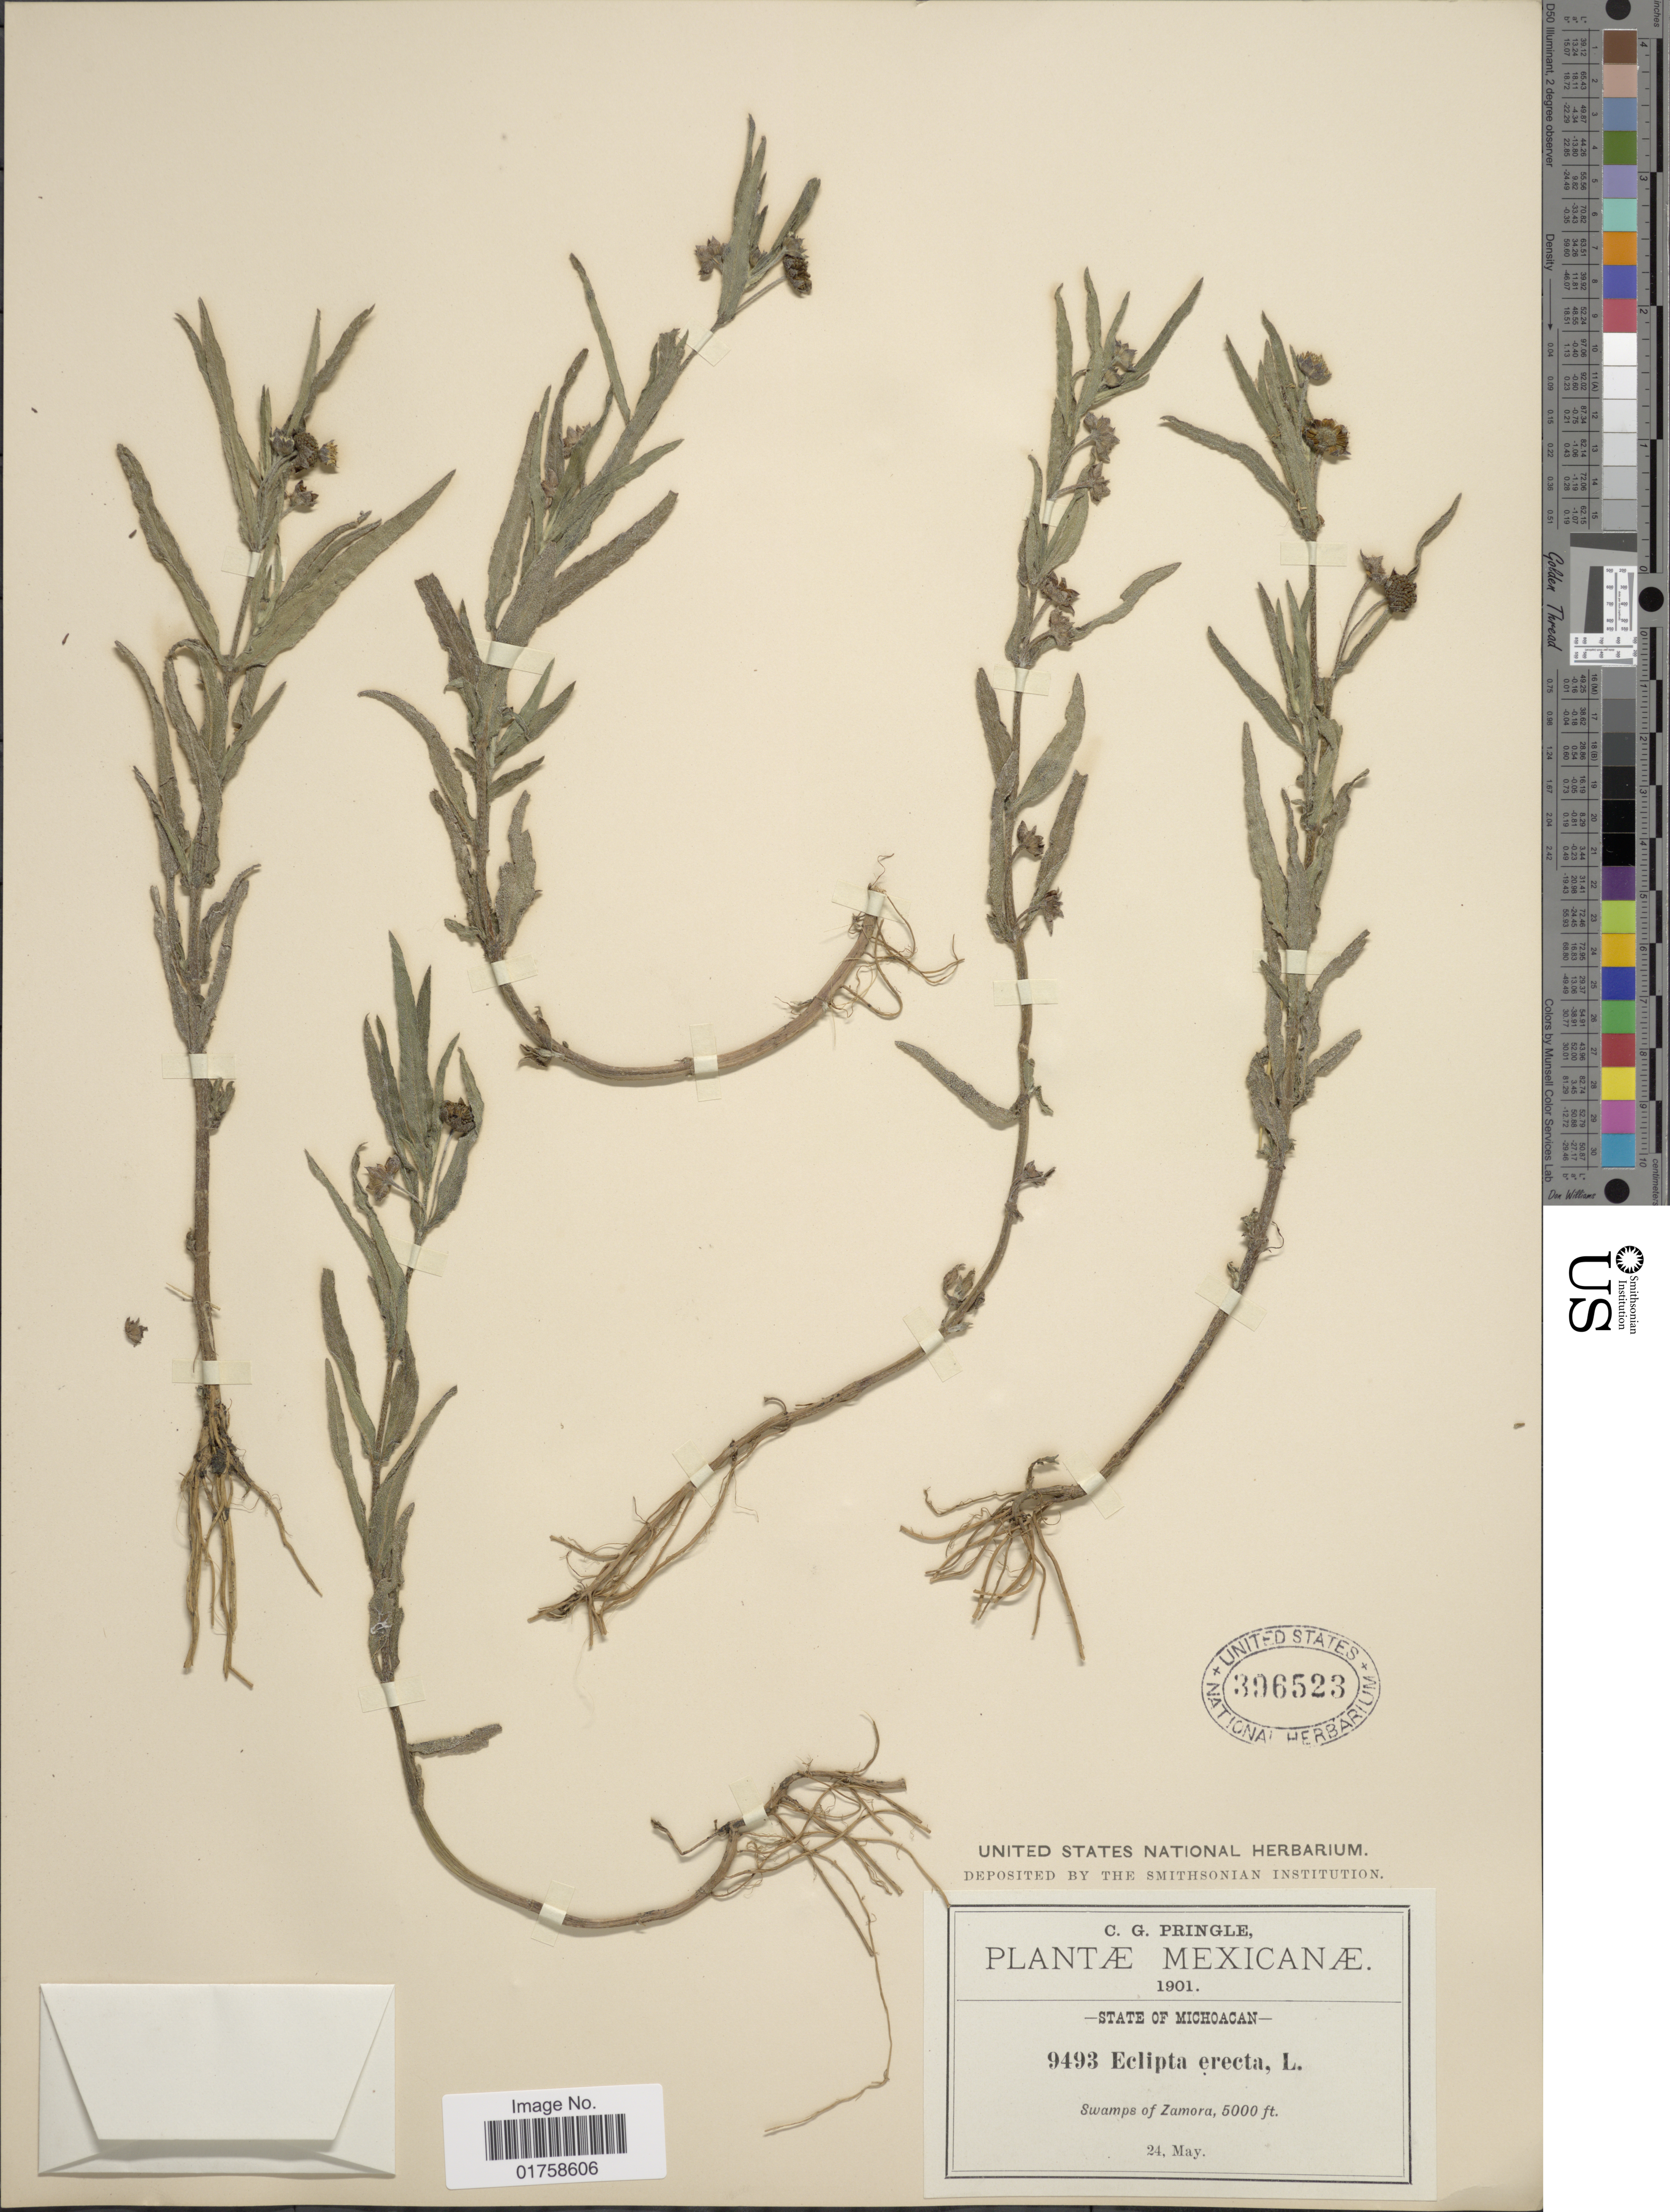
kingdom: Plantae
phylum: Tracheophyta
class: Magnoliopsida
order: Asterales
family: Asteraceae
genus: Eclipta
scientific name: Eclipta erecta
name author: L.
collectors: C. G. Pringle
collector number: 9493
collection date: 1901-05-24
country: Mexico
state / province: Michoacán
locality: State of Michoacán. Swamps of Zamora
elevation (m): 1524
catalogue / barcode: US 396523